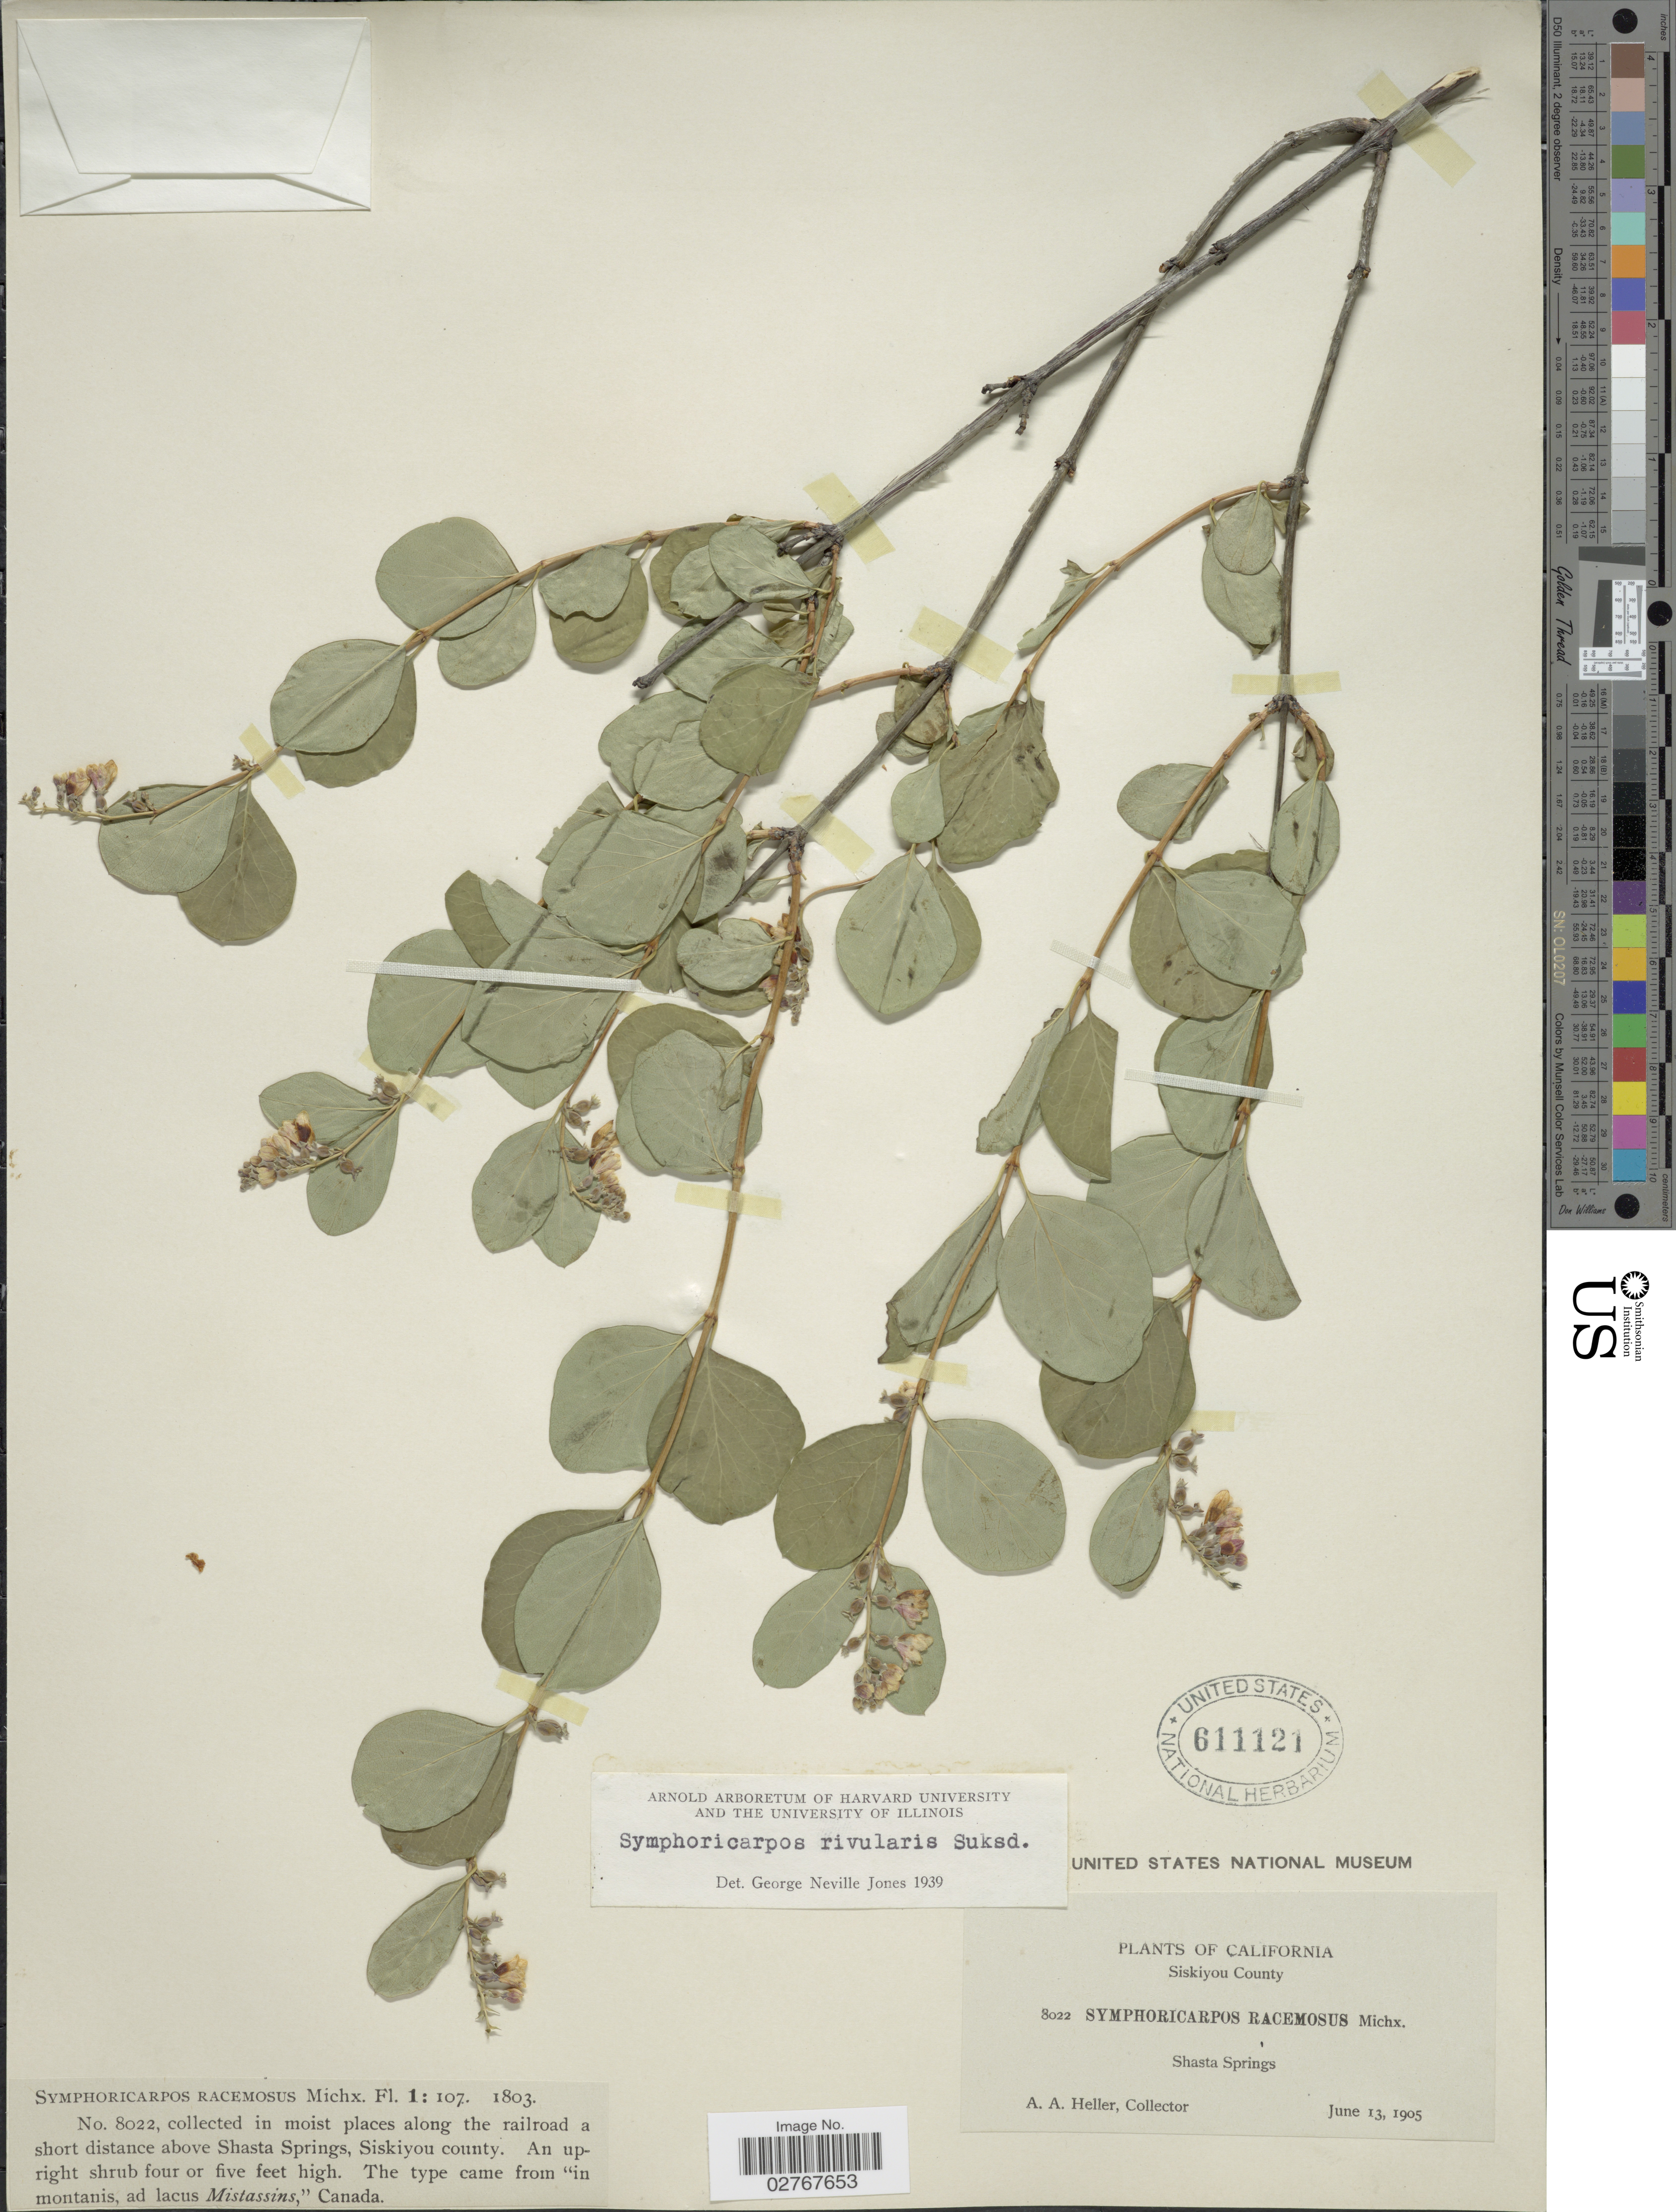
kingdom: Plantae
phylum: Tracheophyta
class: Magnoliopsida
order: Dipsacales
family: Caprifoliaceae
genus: Symphoricarpos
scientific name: Symphoricarpos rivularis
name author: Suksd.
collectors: A. A. Heller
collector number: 8022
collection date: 1905-06-13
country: United States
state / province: California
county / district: Siskiyou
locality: In moist places along the railroad, a short distance above Shasta Springs, Siskiyou County.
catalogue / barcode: US 611121